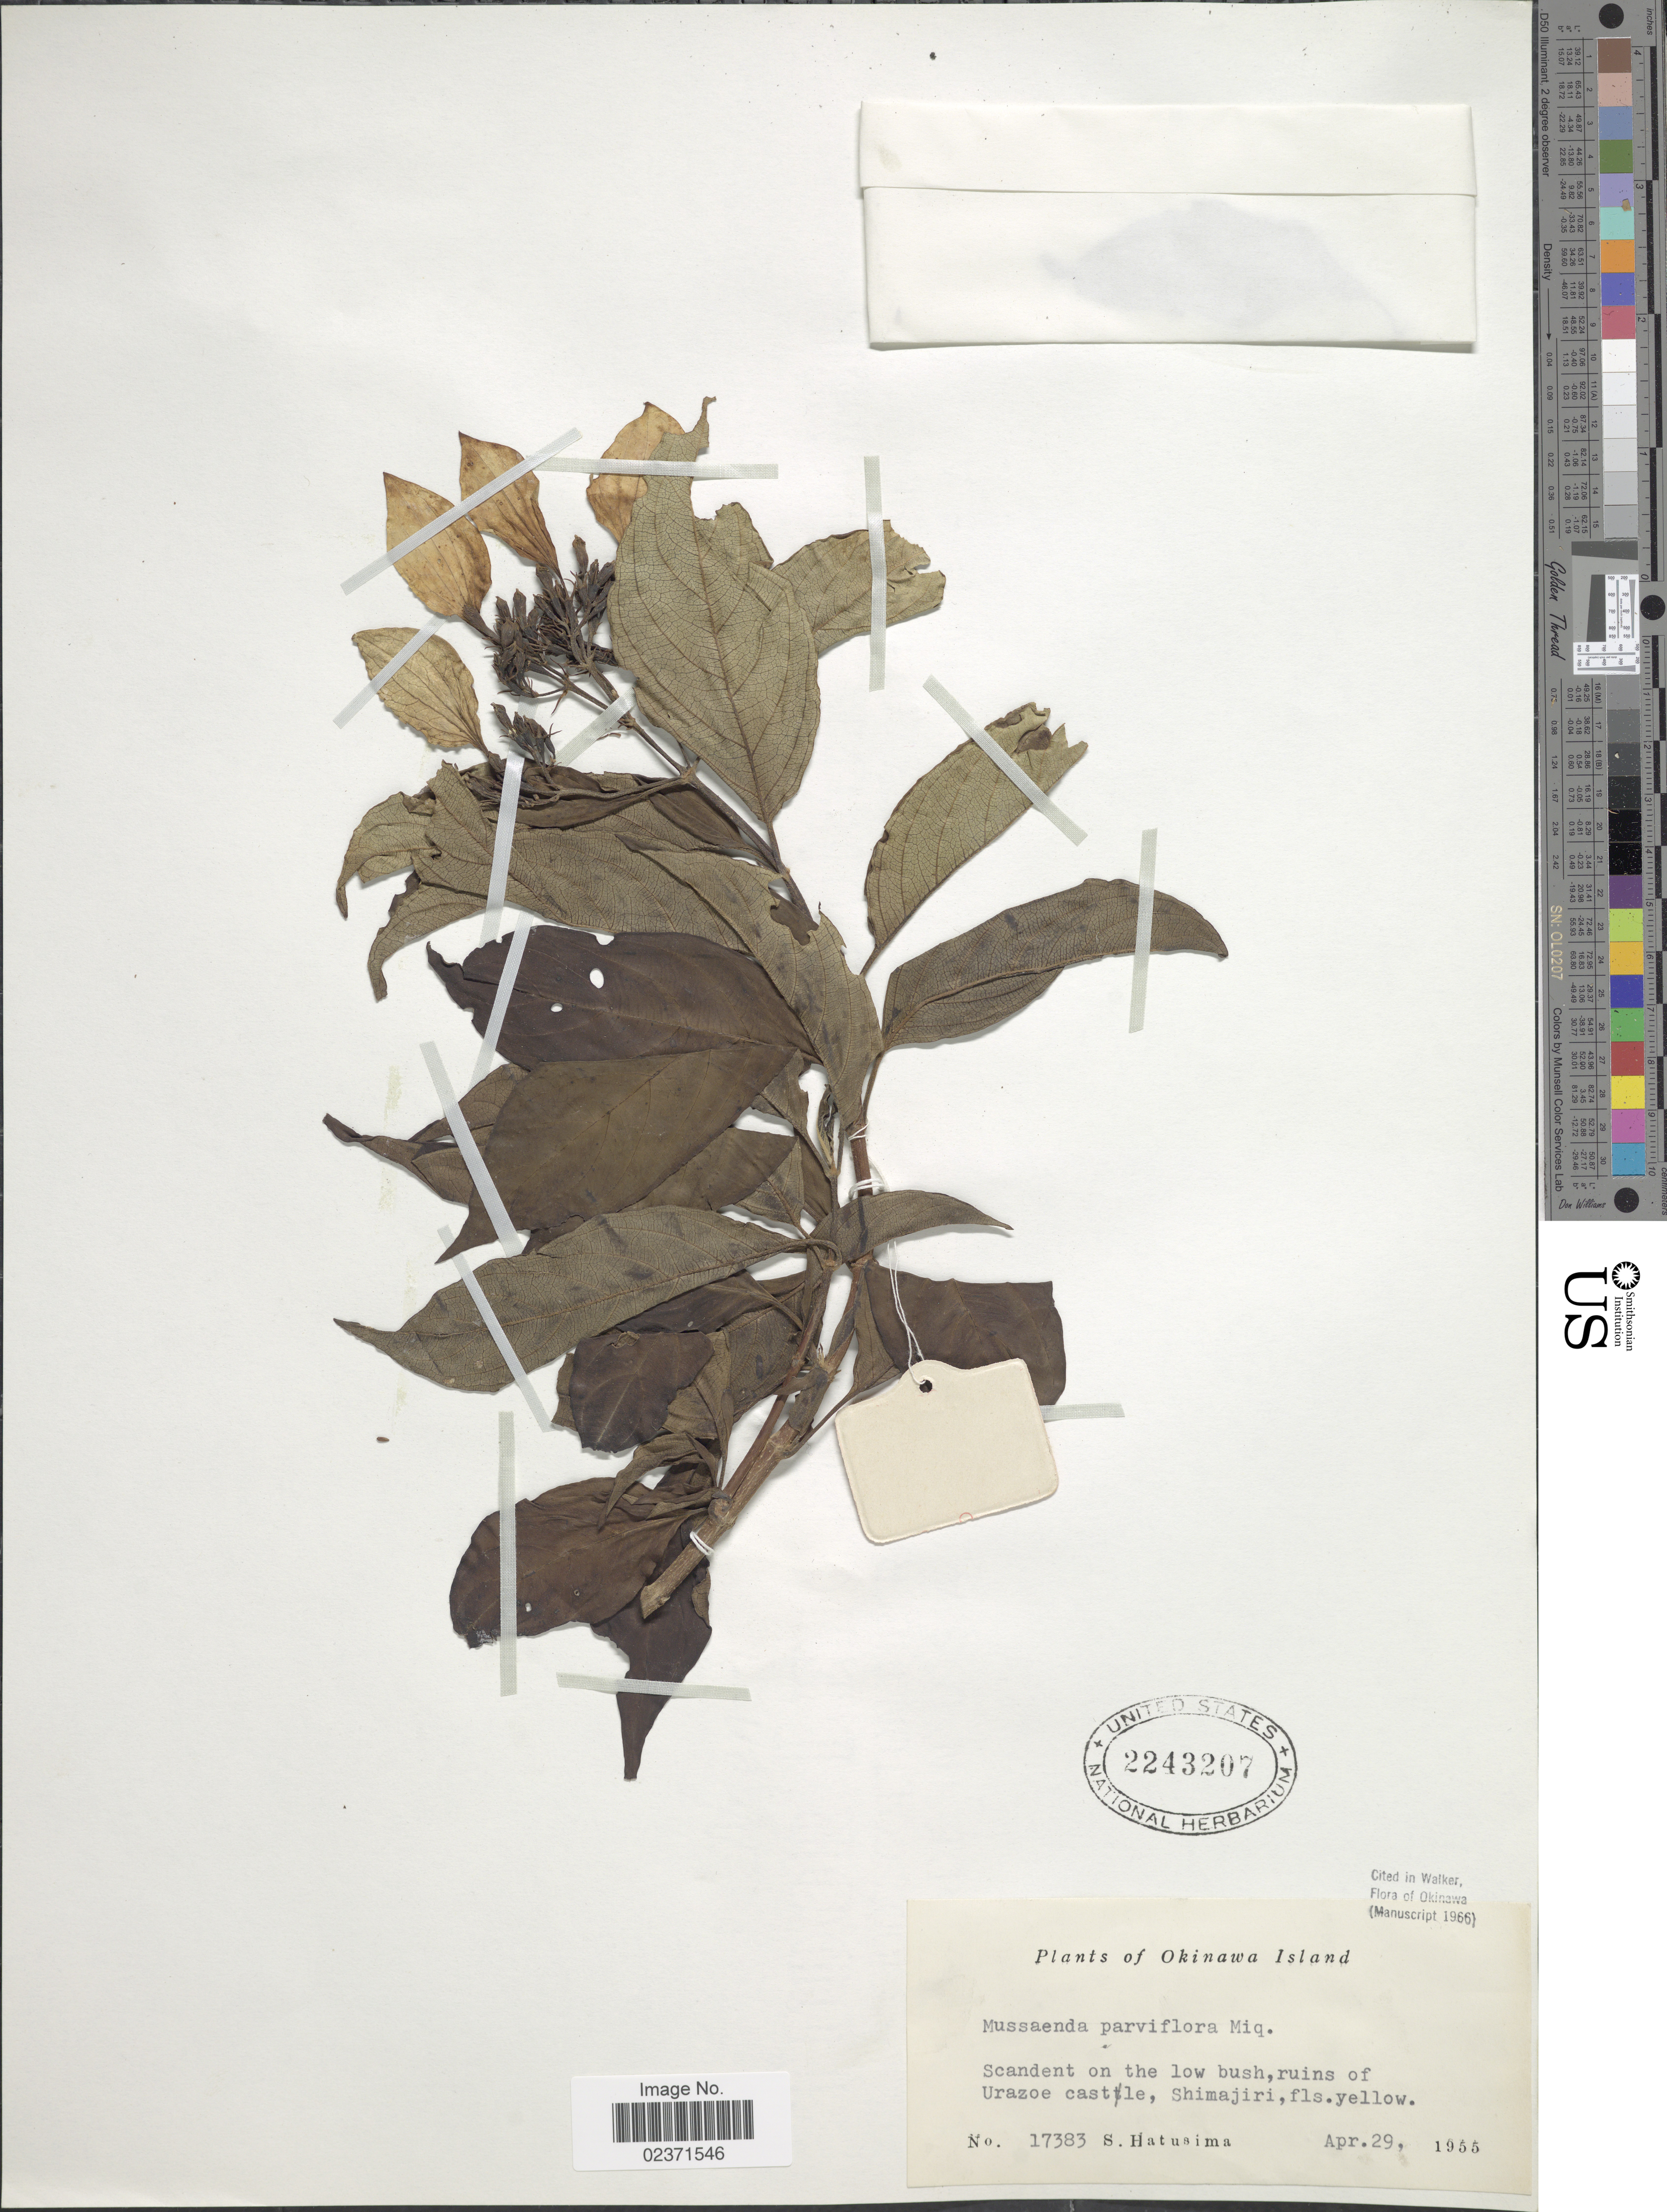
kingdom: Plantae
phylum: Tracheophyta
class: Magnoliopsida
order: Gentianales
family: Rubiaceae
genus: Mussaenda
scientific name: Mussaenda parviflora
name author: Miq.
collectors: S. Hatusima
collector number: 17383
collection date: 1955-04-29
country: Japan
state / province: Okinawa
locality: Ruins of Urazoe castle, Shimajiri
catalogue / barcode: US 2243207